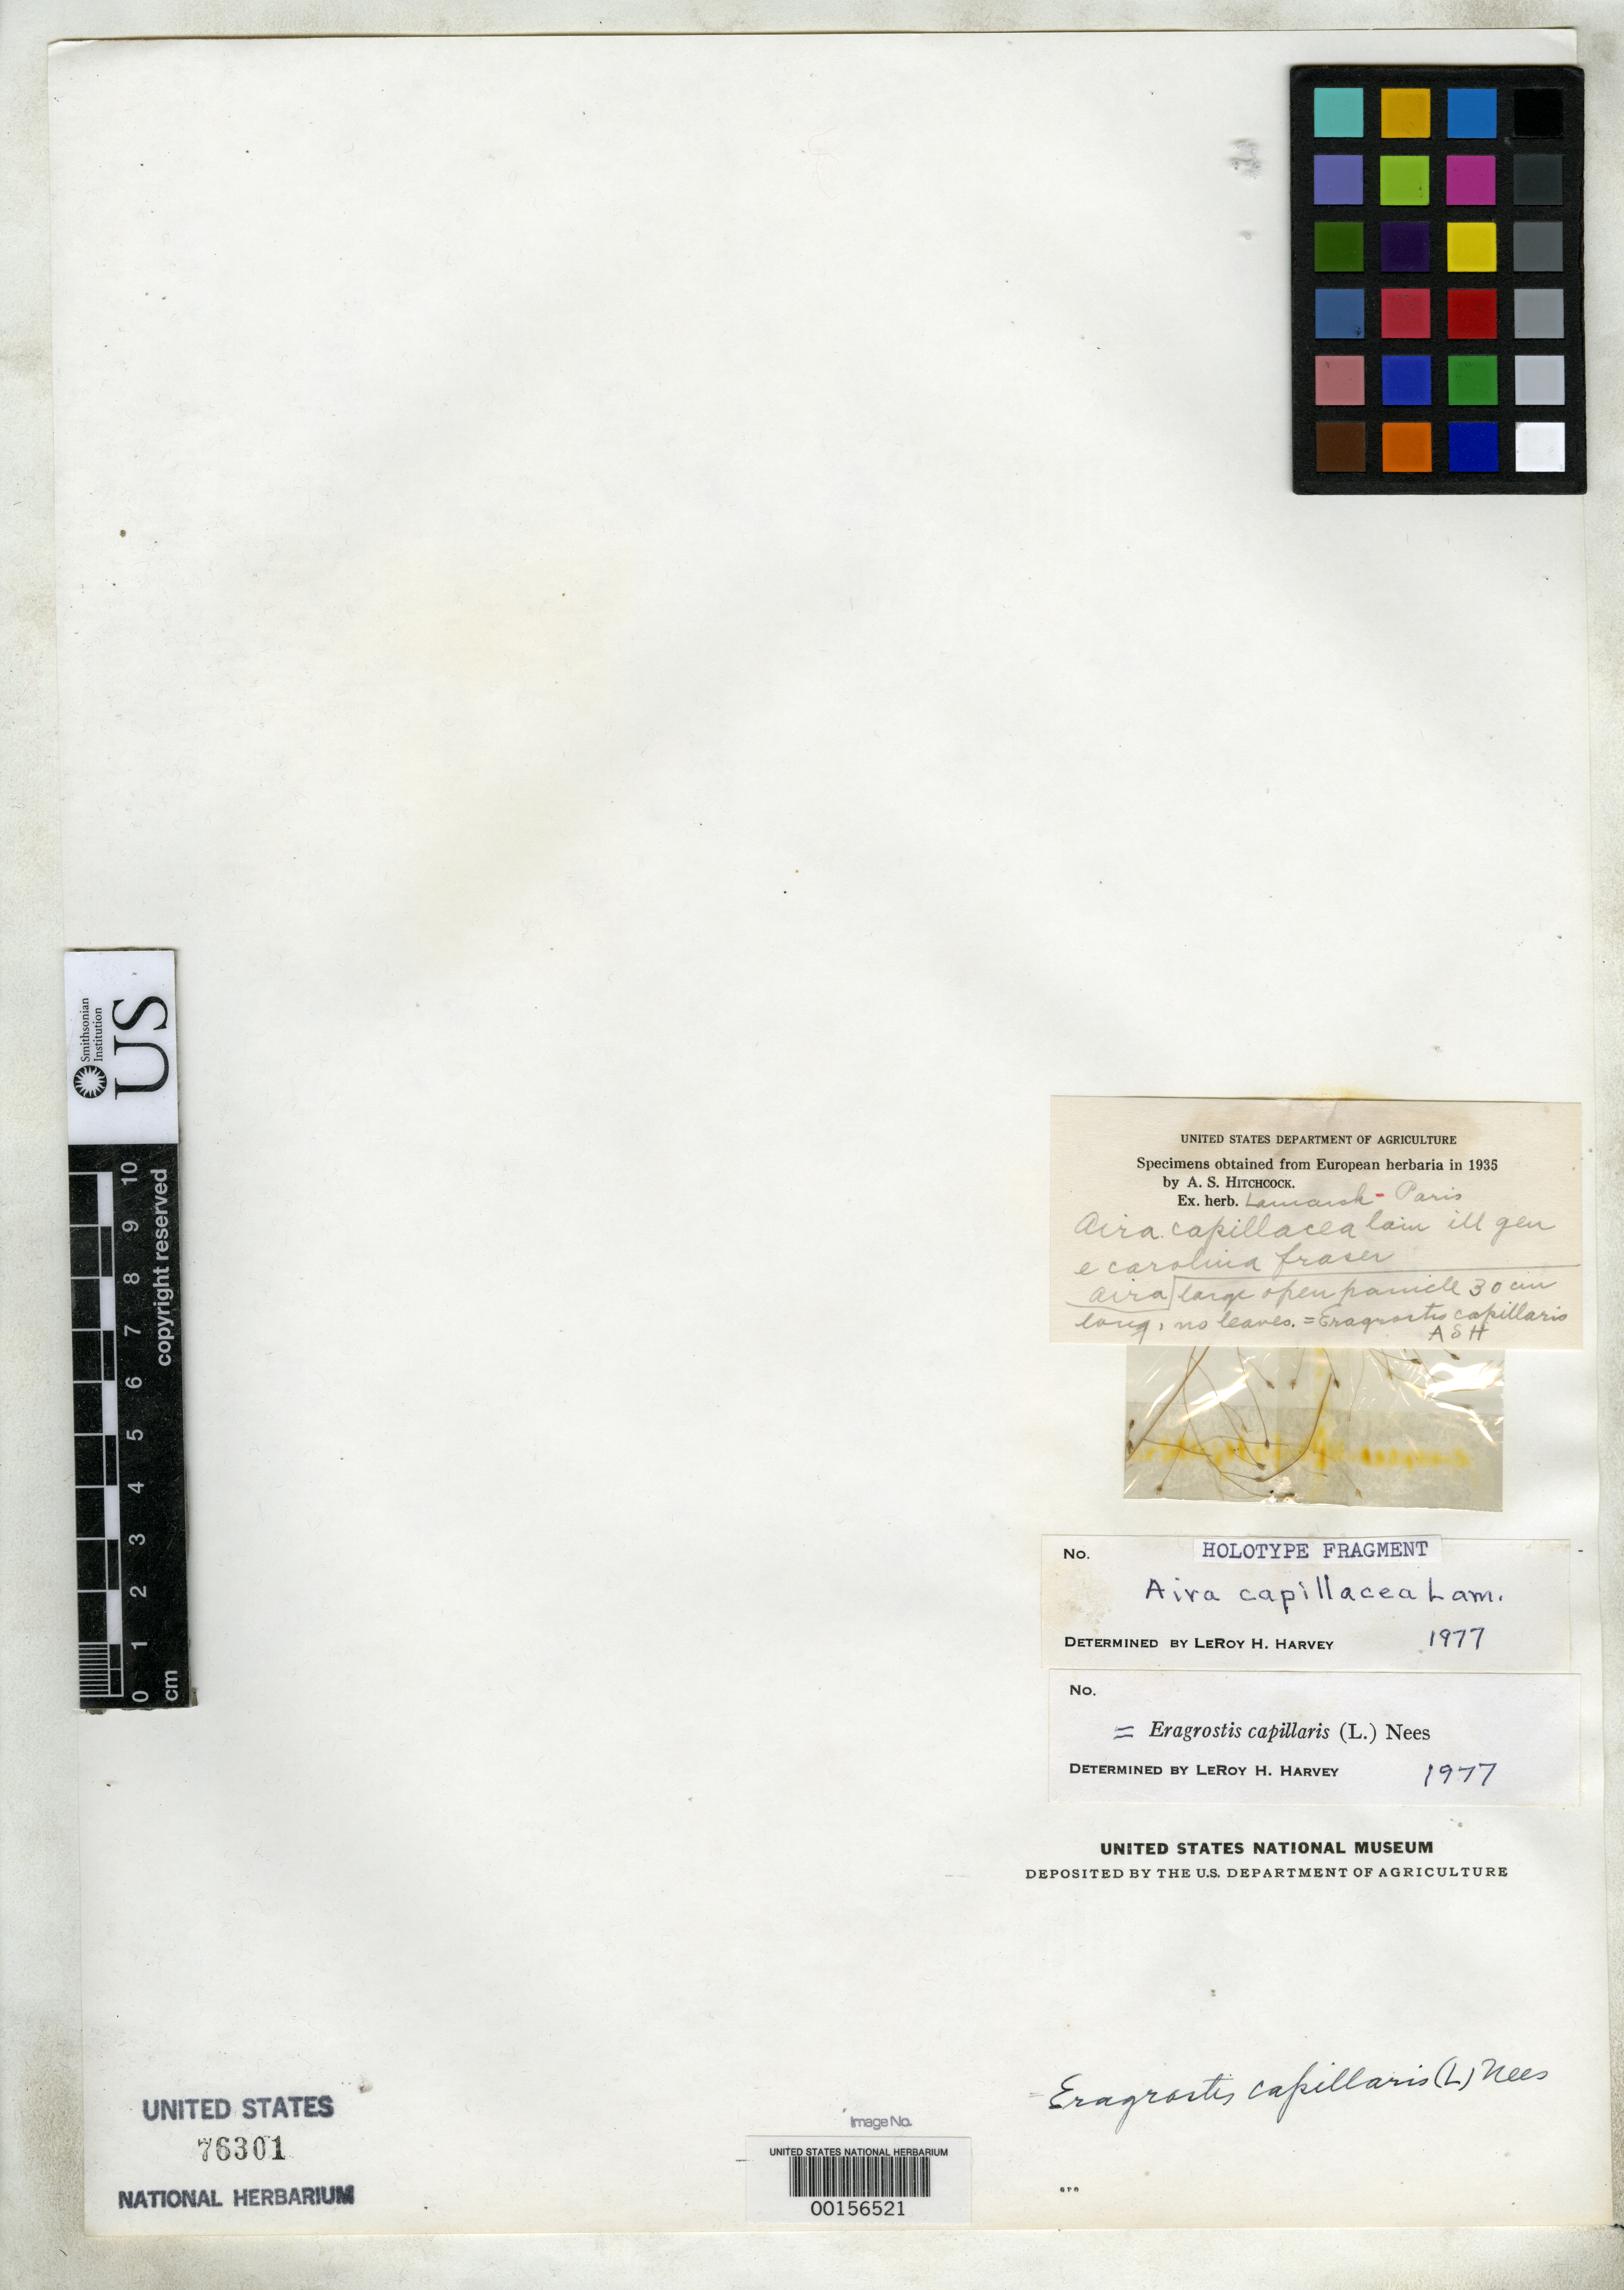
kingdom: Plantae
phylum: Tracheophyta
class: Liliopsida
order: Poales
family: Poaceae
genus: Aira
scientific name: Aira capillacea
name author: Lam.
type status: Type Fragment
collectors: D. Fraser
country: United States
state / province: North Carolina / South Carolina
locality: "Carolina", East Carolina.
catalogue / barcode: US 76301